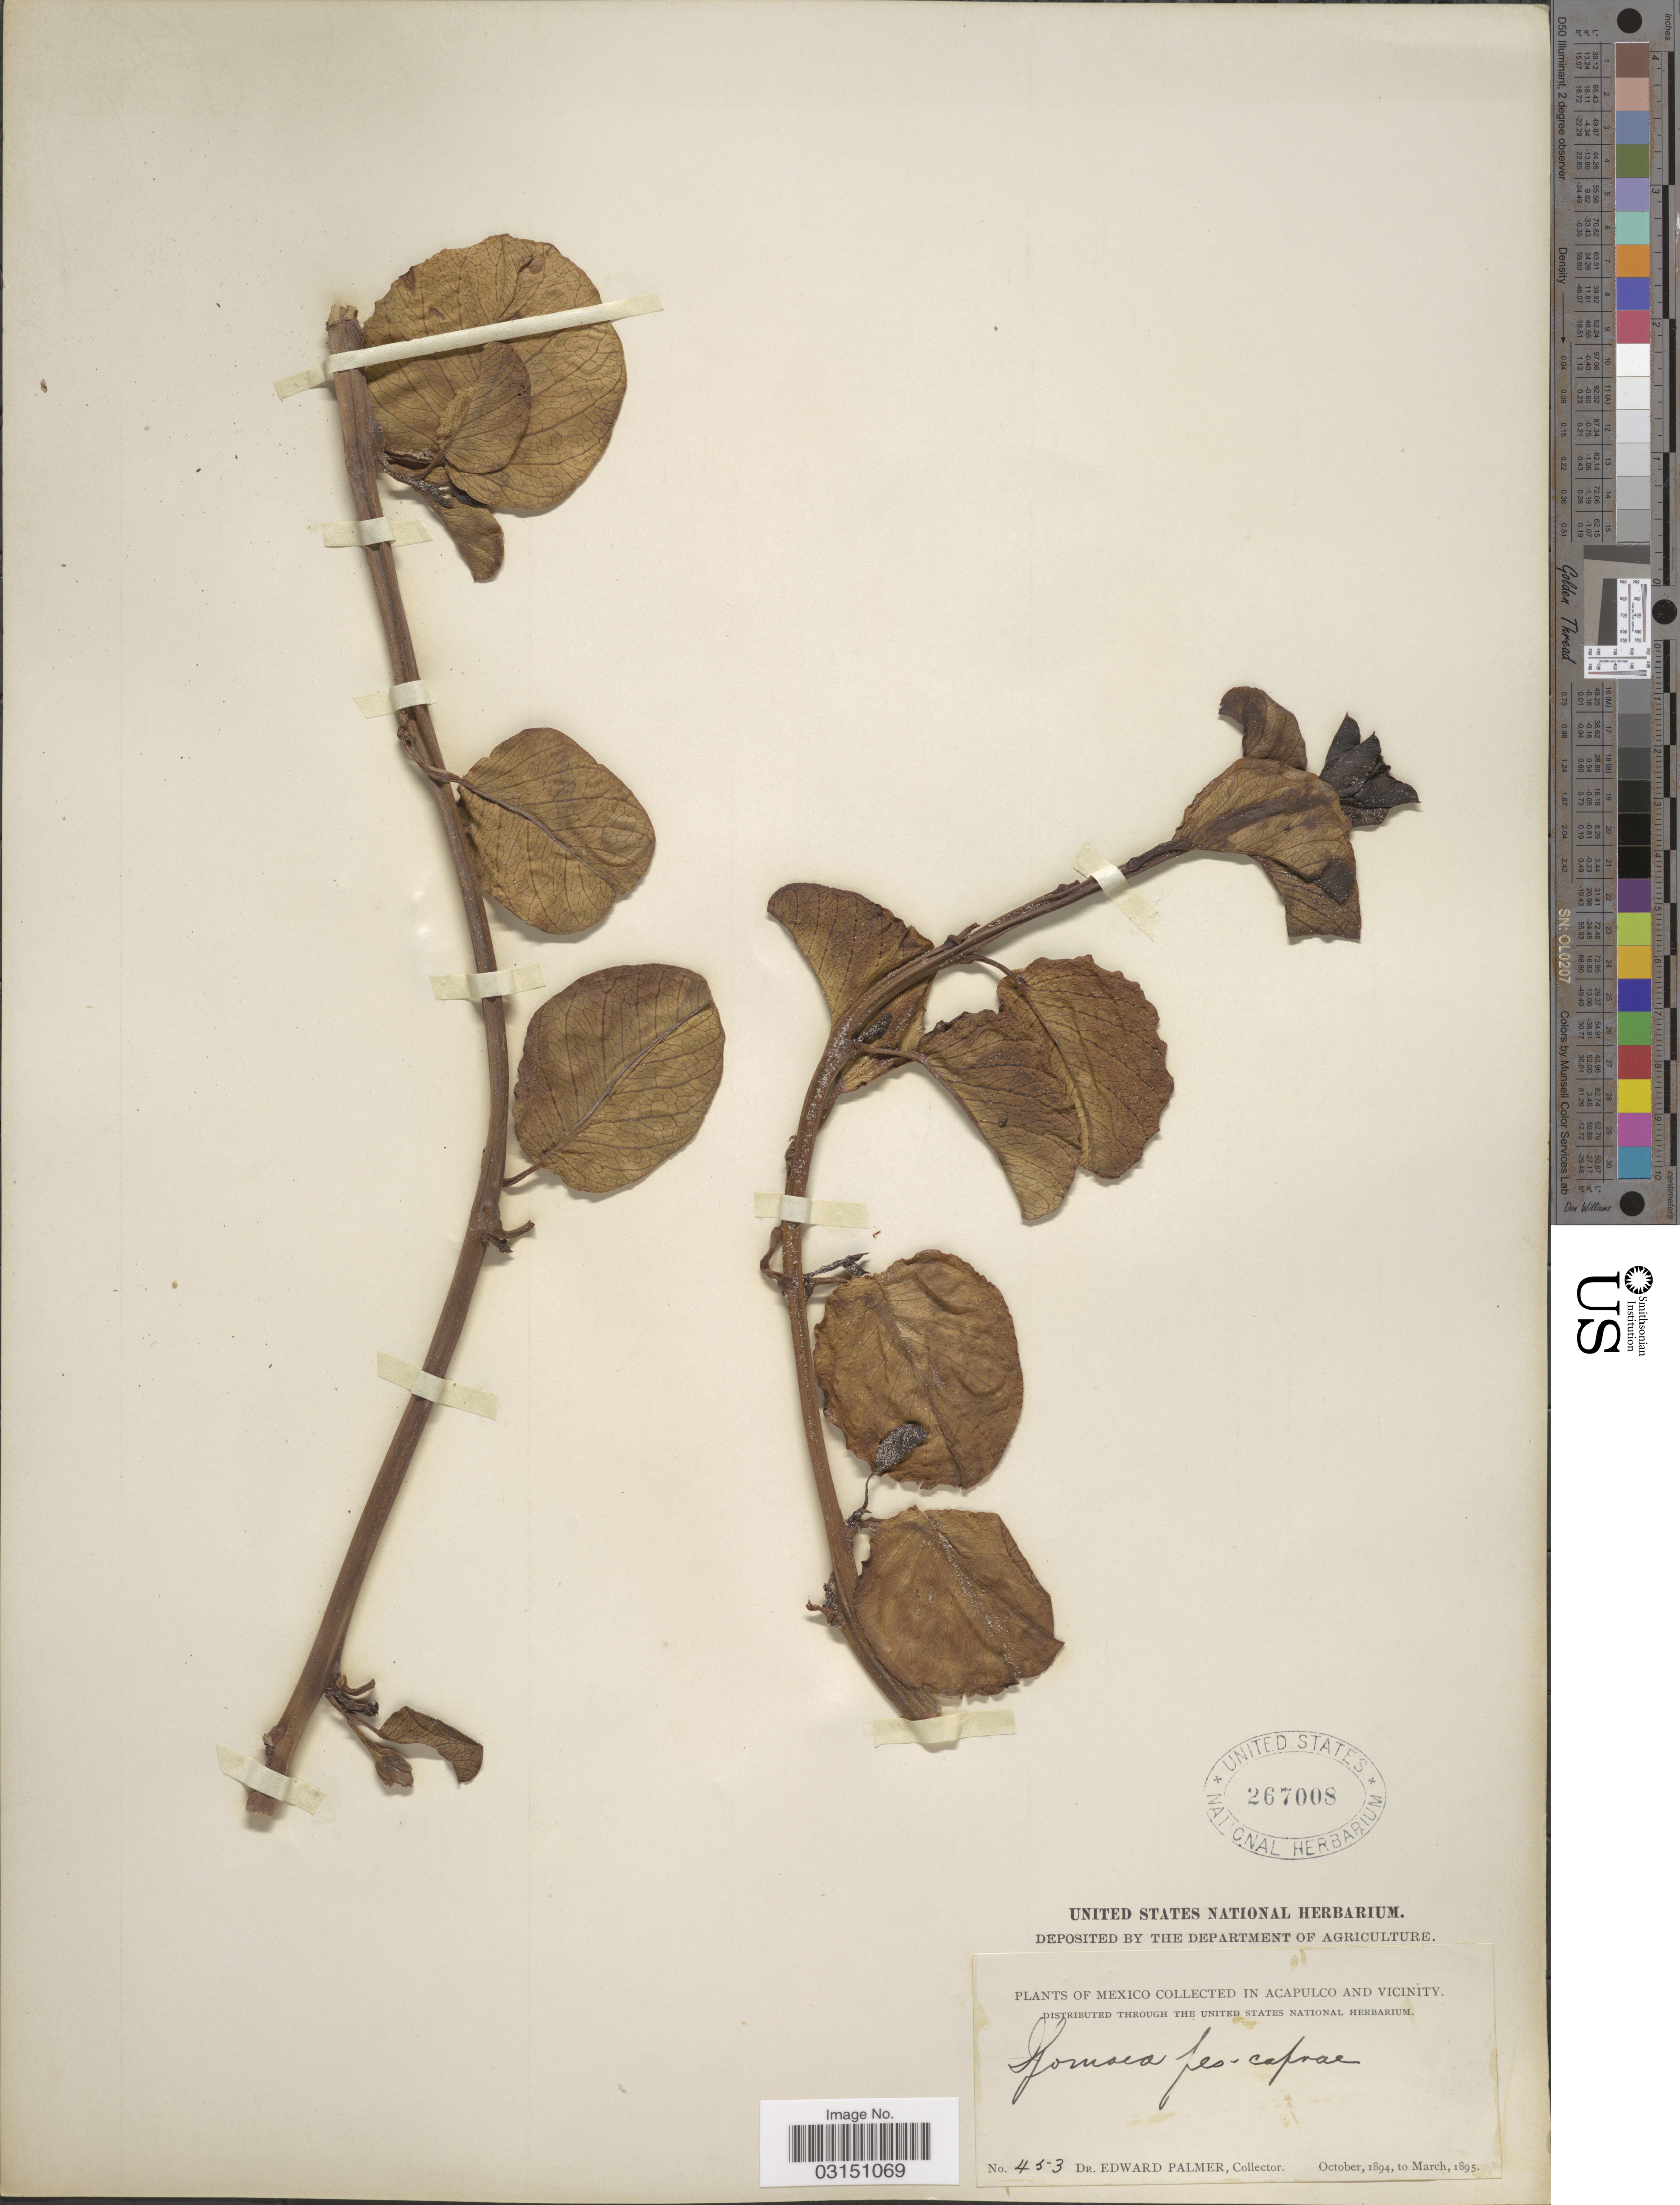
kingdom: Plantae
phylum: Tracheophyta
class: Magnoliopsida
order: Solanales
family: Convolvulaceae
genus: Ipomoea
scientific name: Ipomoea pes-caprae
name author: (L.) R. Br.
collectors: E. Palmer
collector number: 453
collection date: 1894-10/1895-03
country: Mexico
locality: Acapulco and vicinity.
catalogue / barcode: US 267008